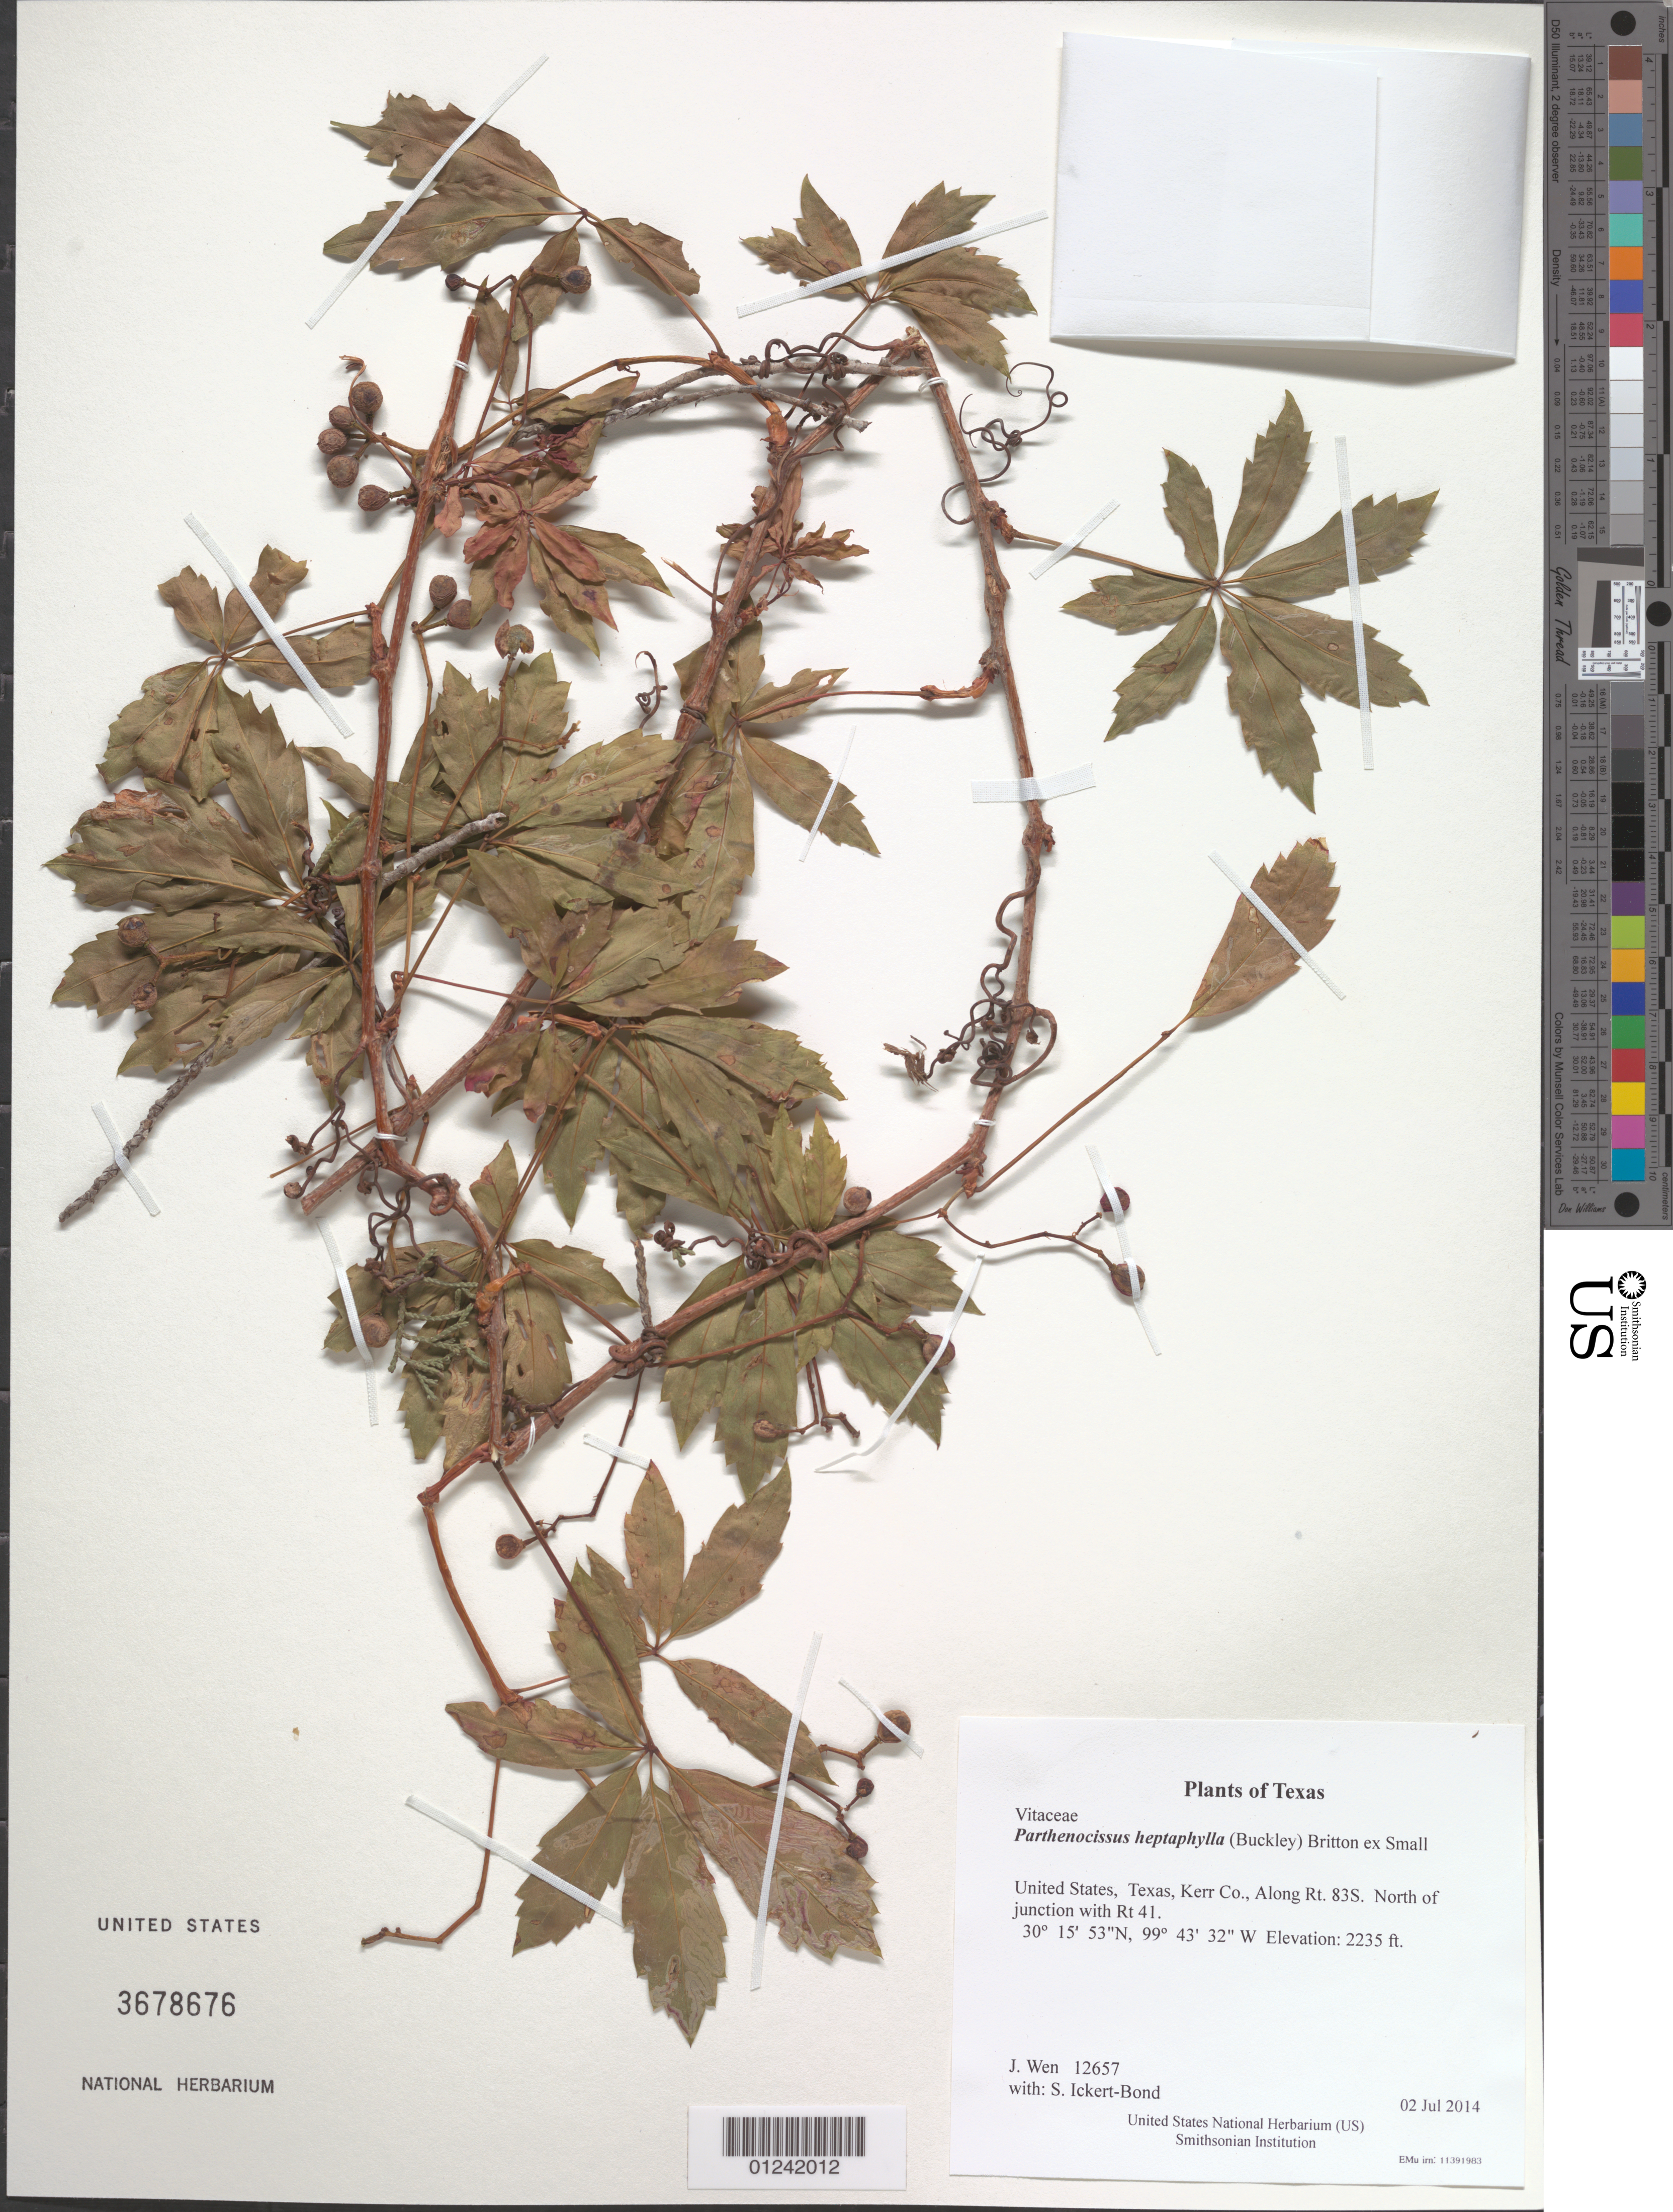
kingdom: Plantae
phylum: Tracheophyta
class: Magnoliopsida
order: Vitales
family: Vitaceae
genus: Parthenocissus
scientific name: Parthenocissus heptaphylla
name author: (Buckley) Britton ex Small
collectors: J. Wen & S. Ickert-Bond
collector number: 12657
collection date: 2014-07-02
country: United States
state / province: Texas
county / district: Kerr Co.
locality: Along Rt. 83S. North of junction with Rt 41.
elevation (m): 681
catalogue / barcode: US 3678676